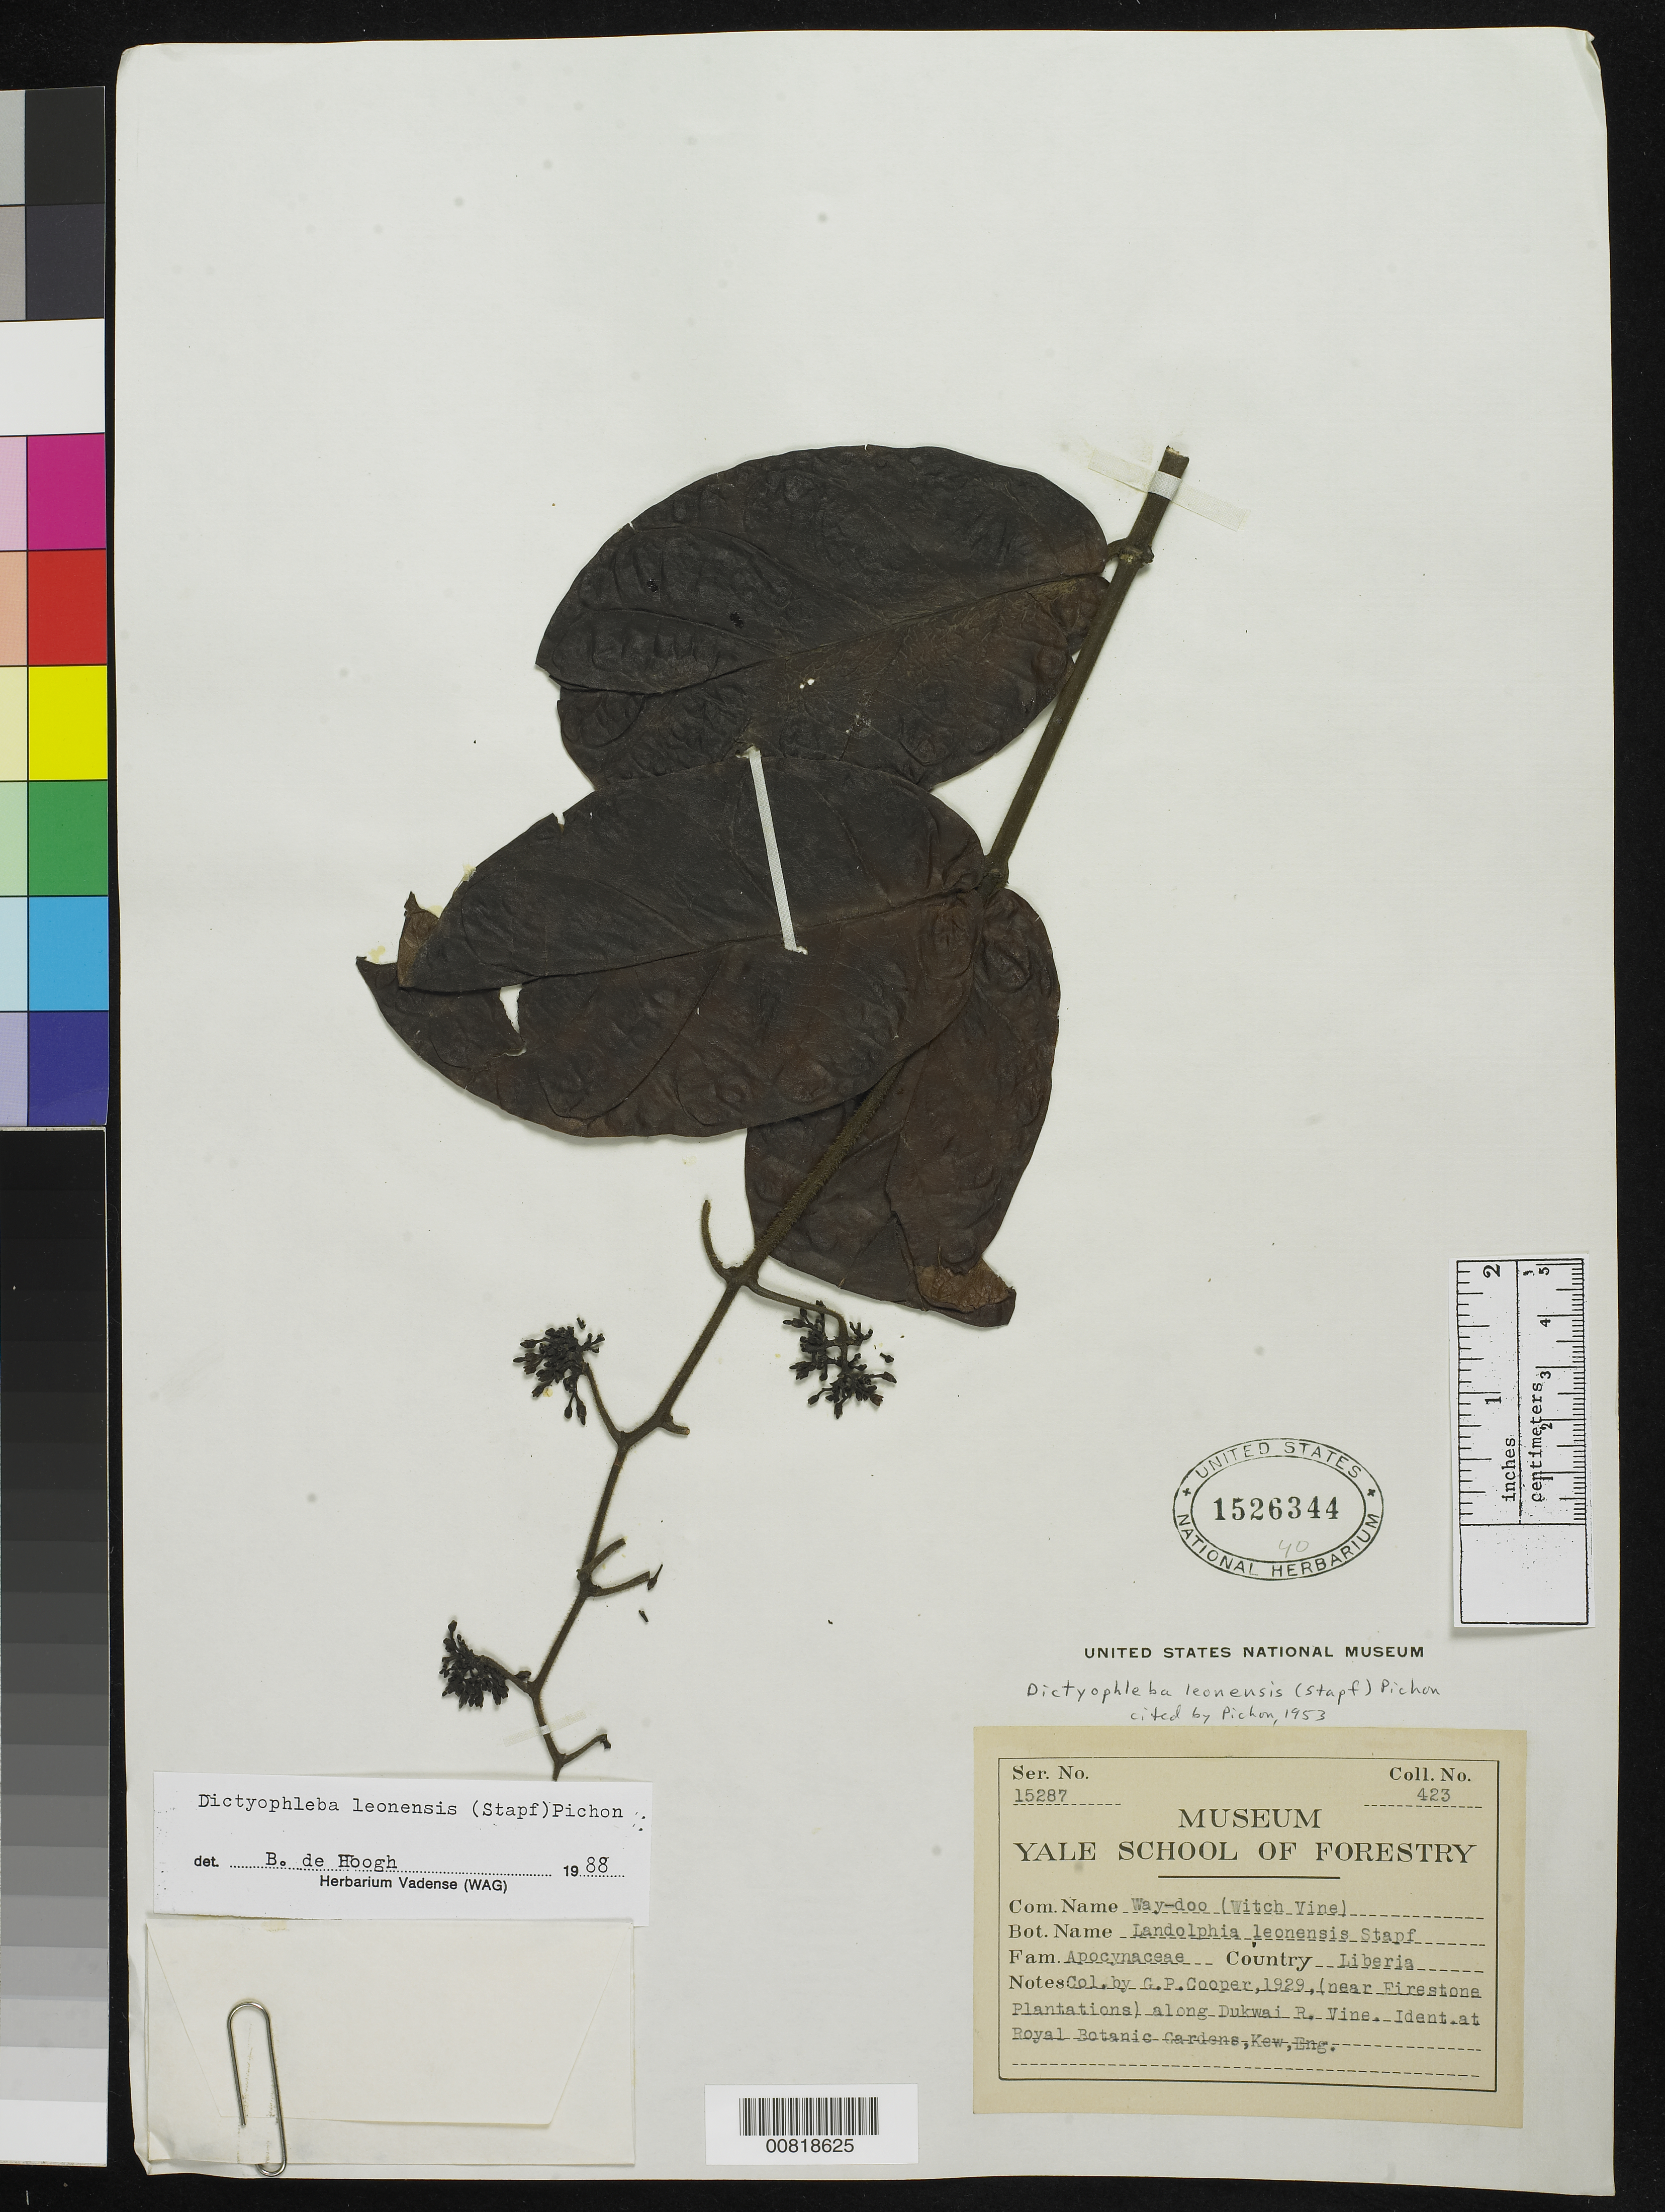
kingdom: Plantae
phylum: Tracheophyta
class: Magnoliopsida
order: Gentianales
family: Apocynaceae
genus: Dictyophleba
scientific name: Dictyophleba leonensis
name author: (Stapf) Pichon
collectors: G. Cooper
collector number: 423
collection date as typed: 1929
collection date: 1929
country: Liberia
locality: (near Firestone Plantations) along Dukwai River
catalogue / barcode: US 1526344